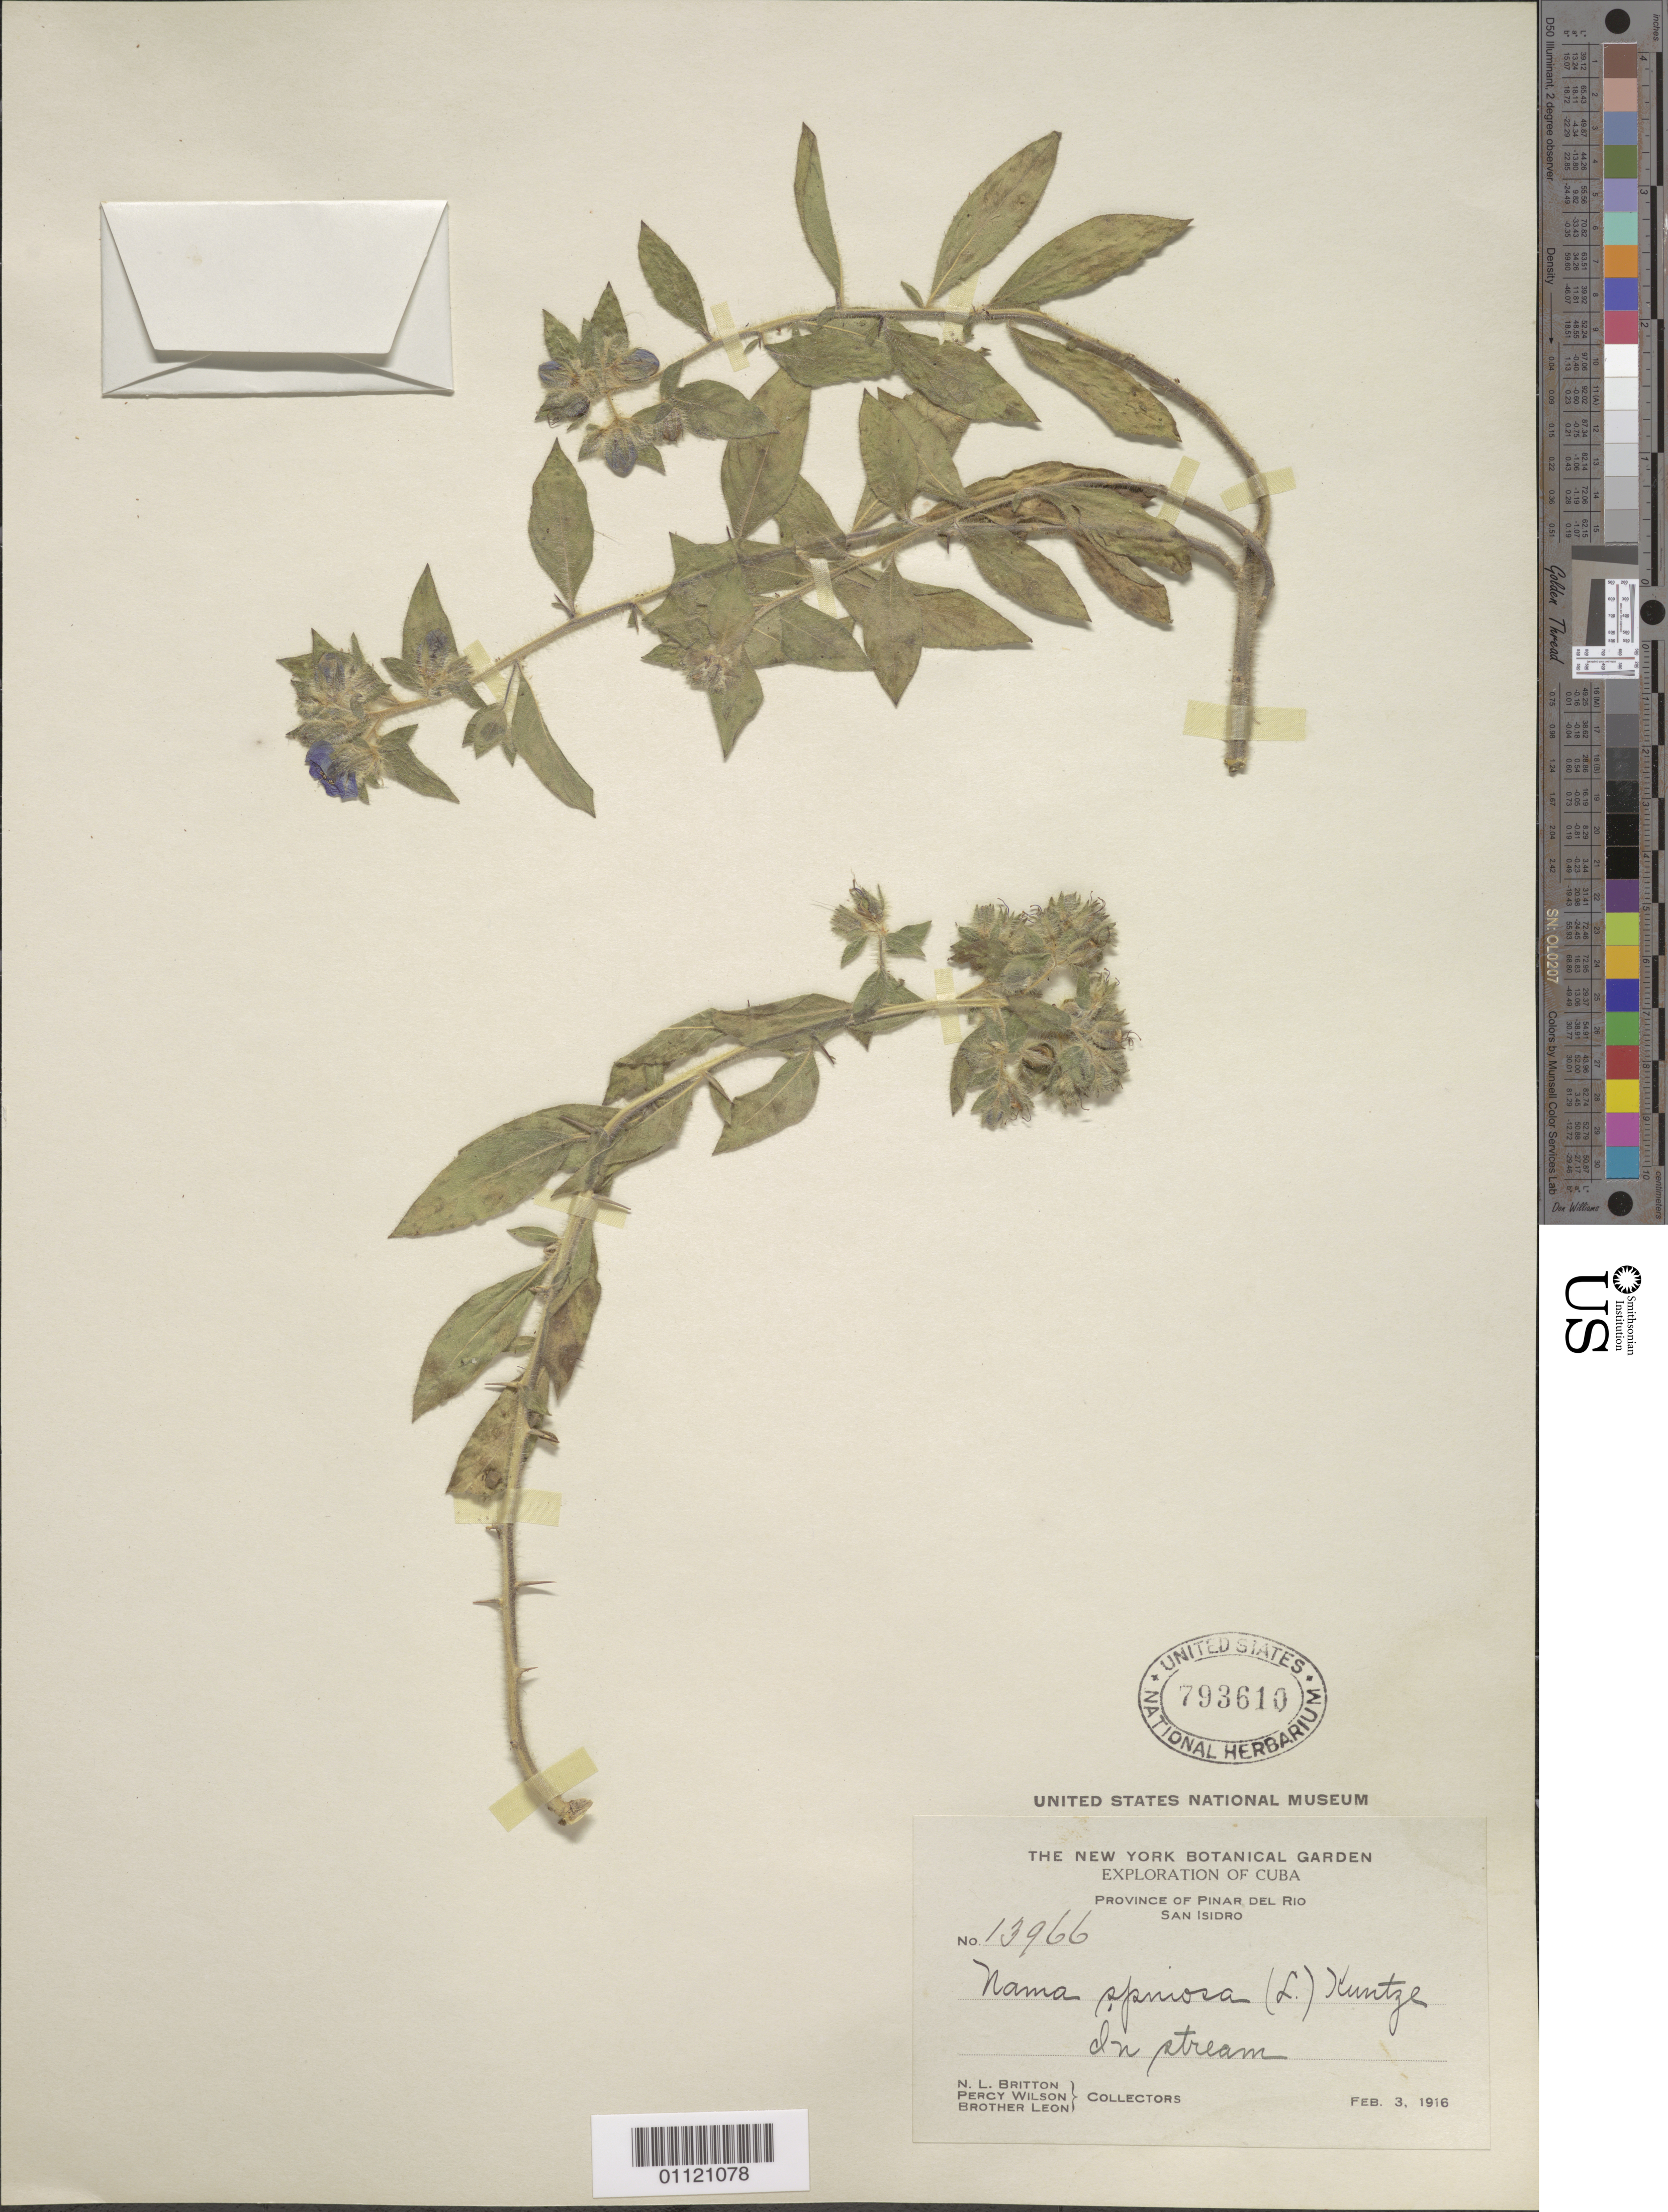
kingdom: Plantae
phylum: Tracheophyta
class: Magnoliopsida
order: Solanales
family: Hydroleaceae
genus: Hydrolea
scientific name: Hydrolea spinosa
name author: L.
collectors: N. Britton, P. Wilson & Bro. León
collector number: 13966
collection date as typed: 03 Feb 1916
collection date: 1916-02-03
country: Cuba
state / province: Pinar del Rio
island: Cuba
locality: San Isidro, in stream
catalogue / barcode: US 793610